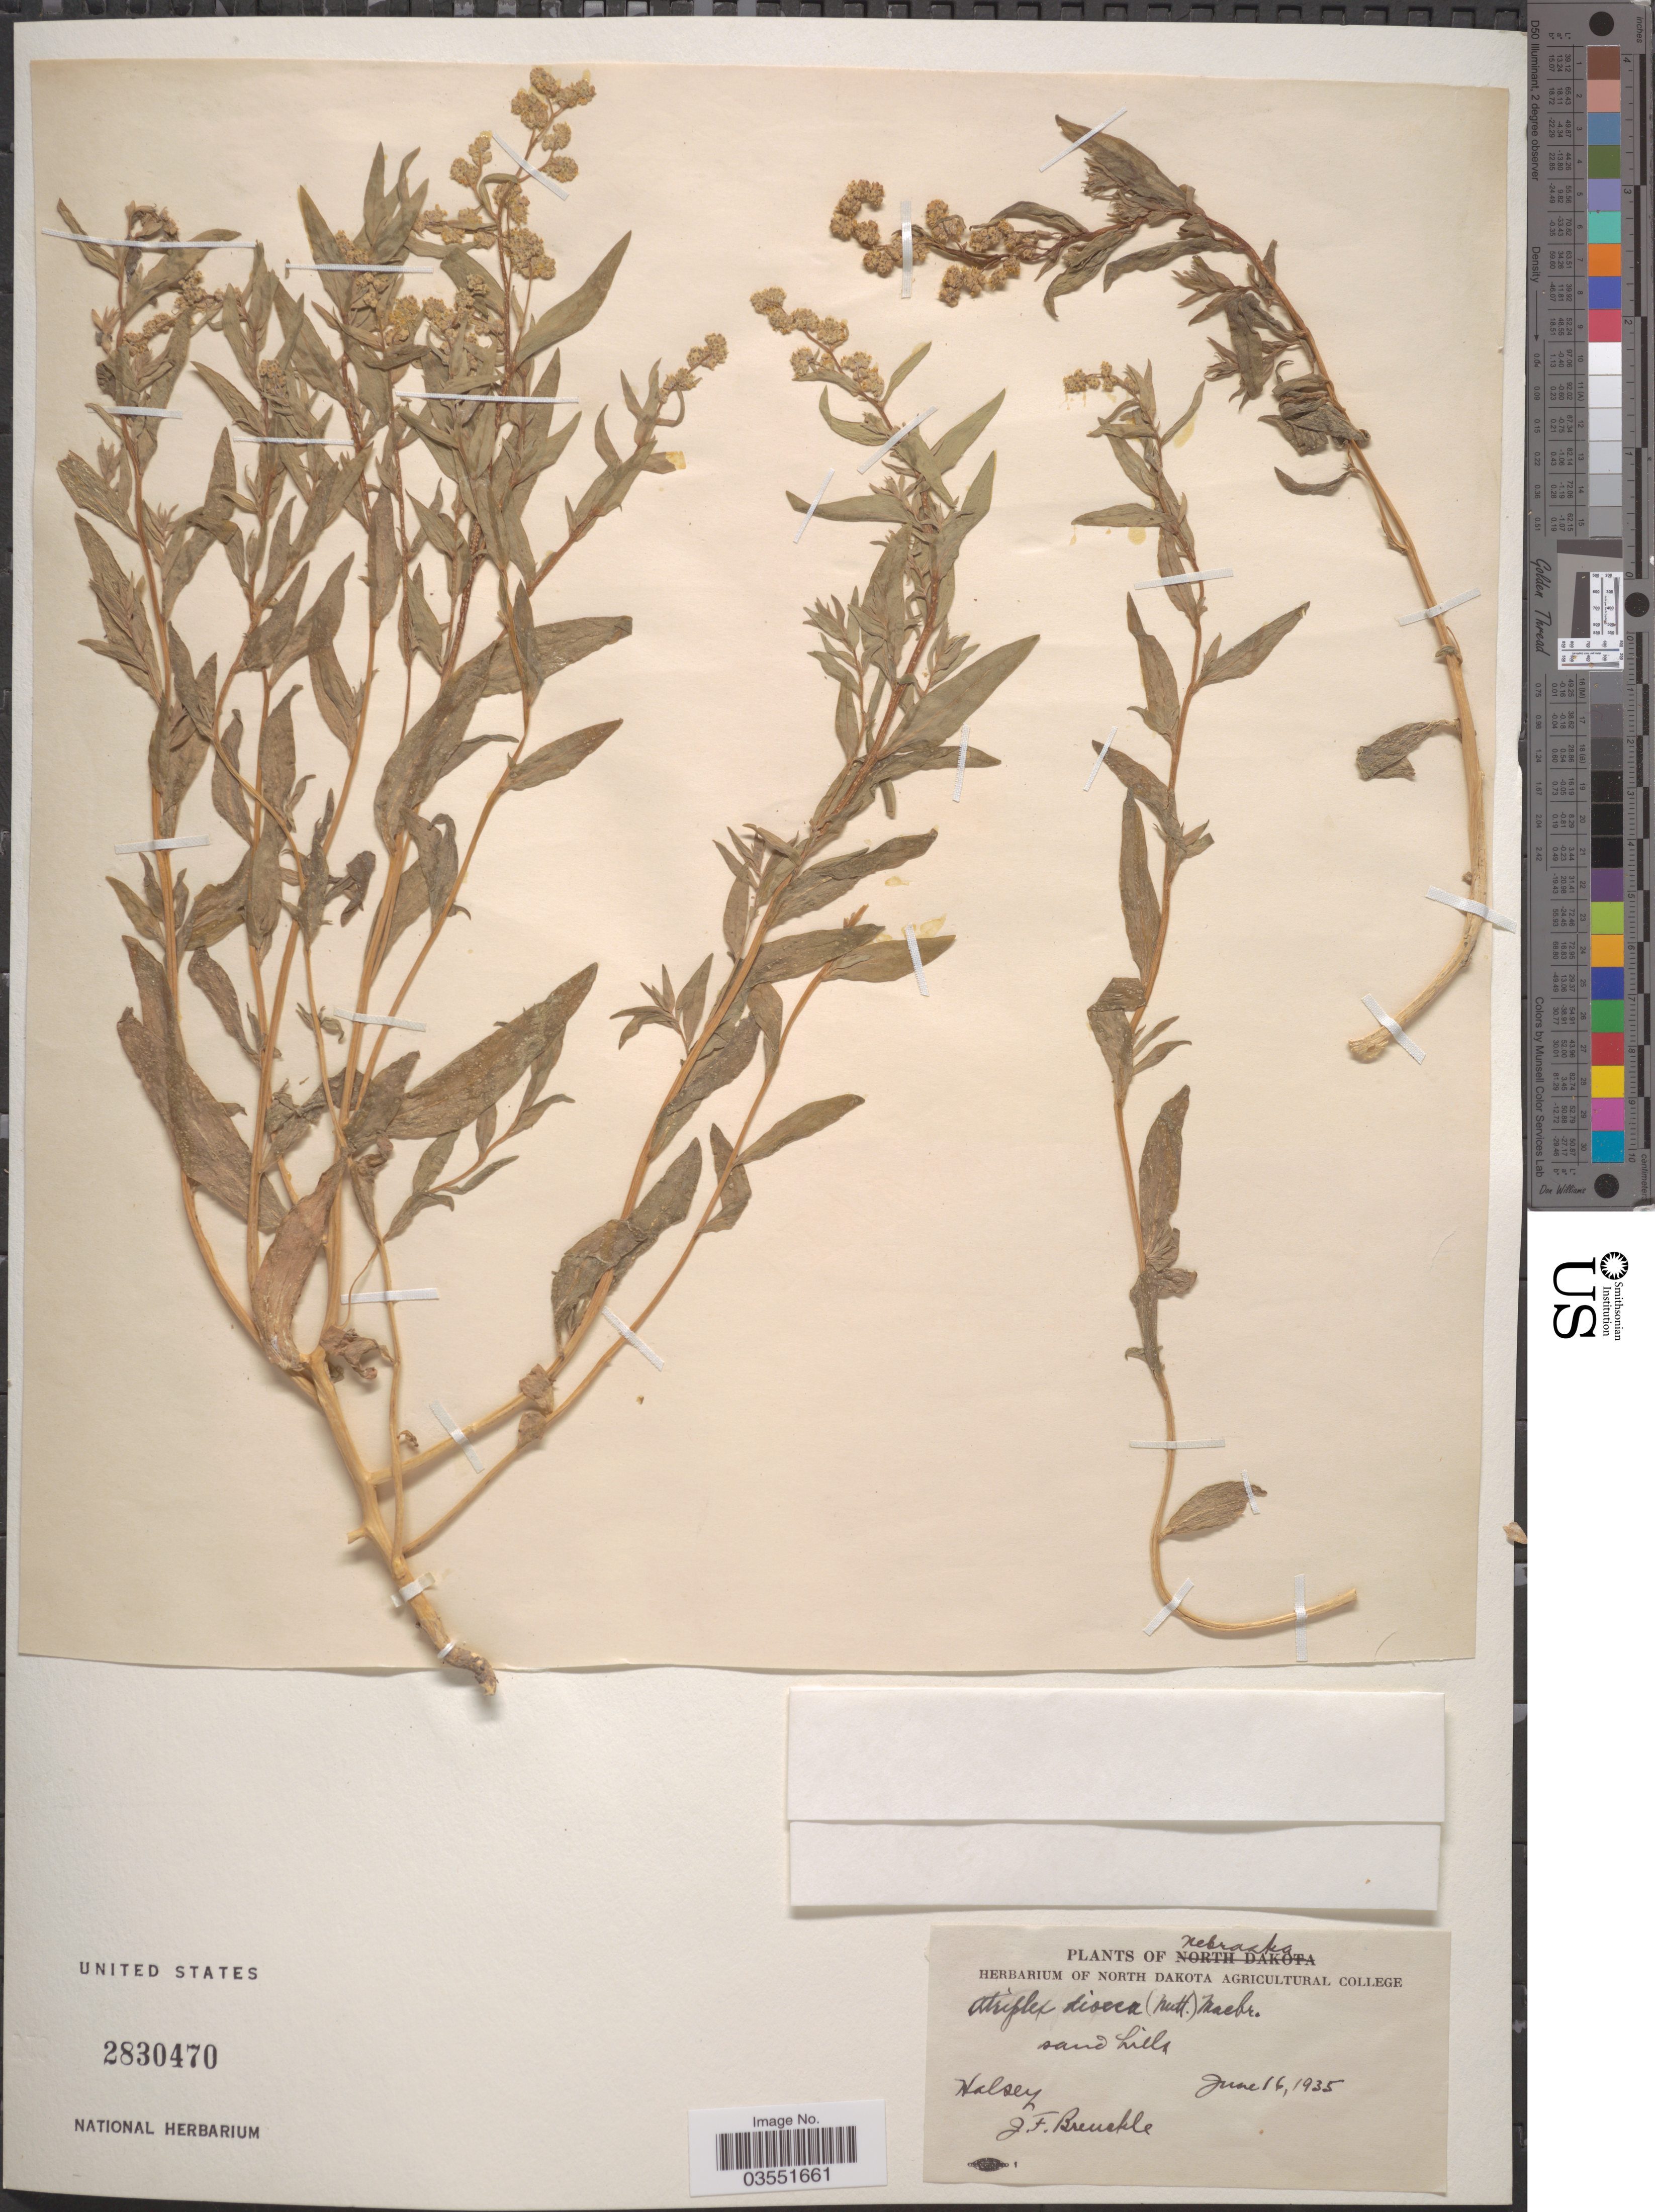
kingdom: Plantae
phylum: Tracheophyta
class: Magnoliopsida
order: Caryophyllales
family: Amaranthaceae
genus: Stutzia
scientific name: Stutzia dioica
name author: (Nutt.) E.H. Zacharias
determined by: Strong, Mark T., (BOT), Smithsonian Institution - National Museum of Natural History (UNITED STATES)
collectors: J. Brenckle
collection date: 1935-06-16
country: United States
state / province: Nebraska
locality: Halsey.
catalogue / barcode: US 2830470